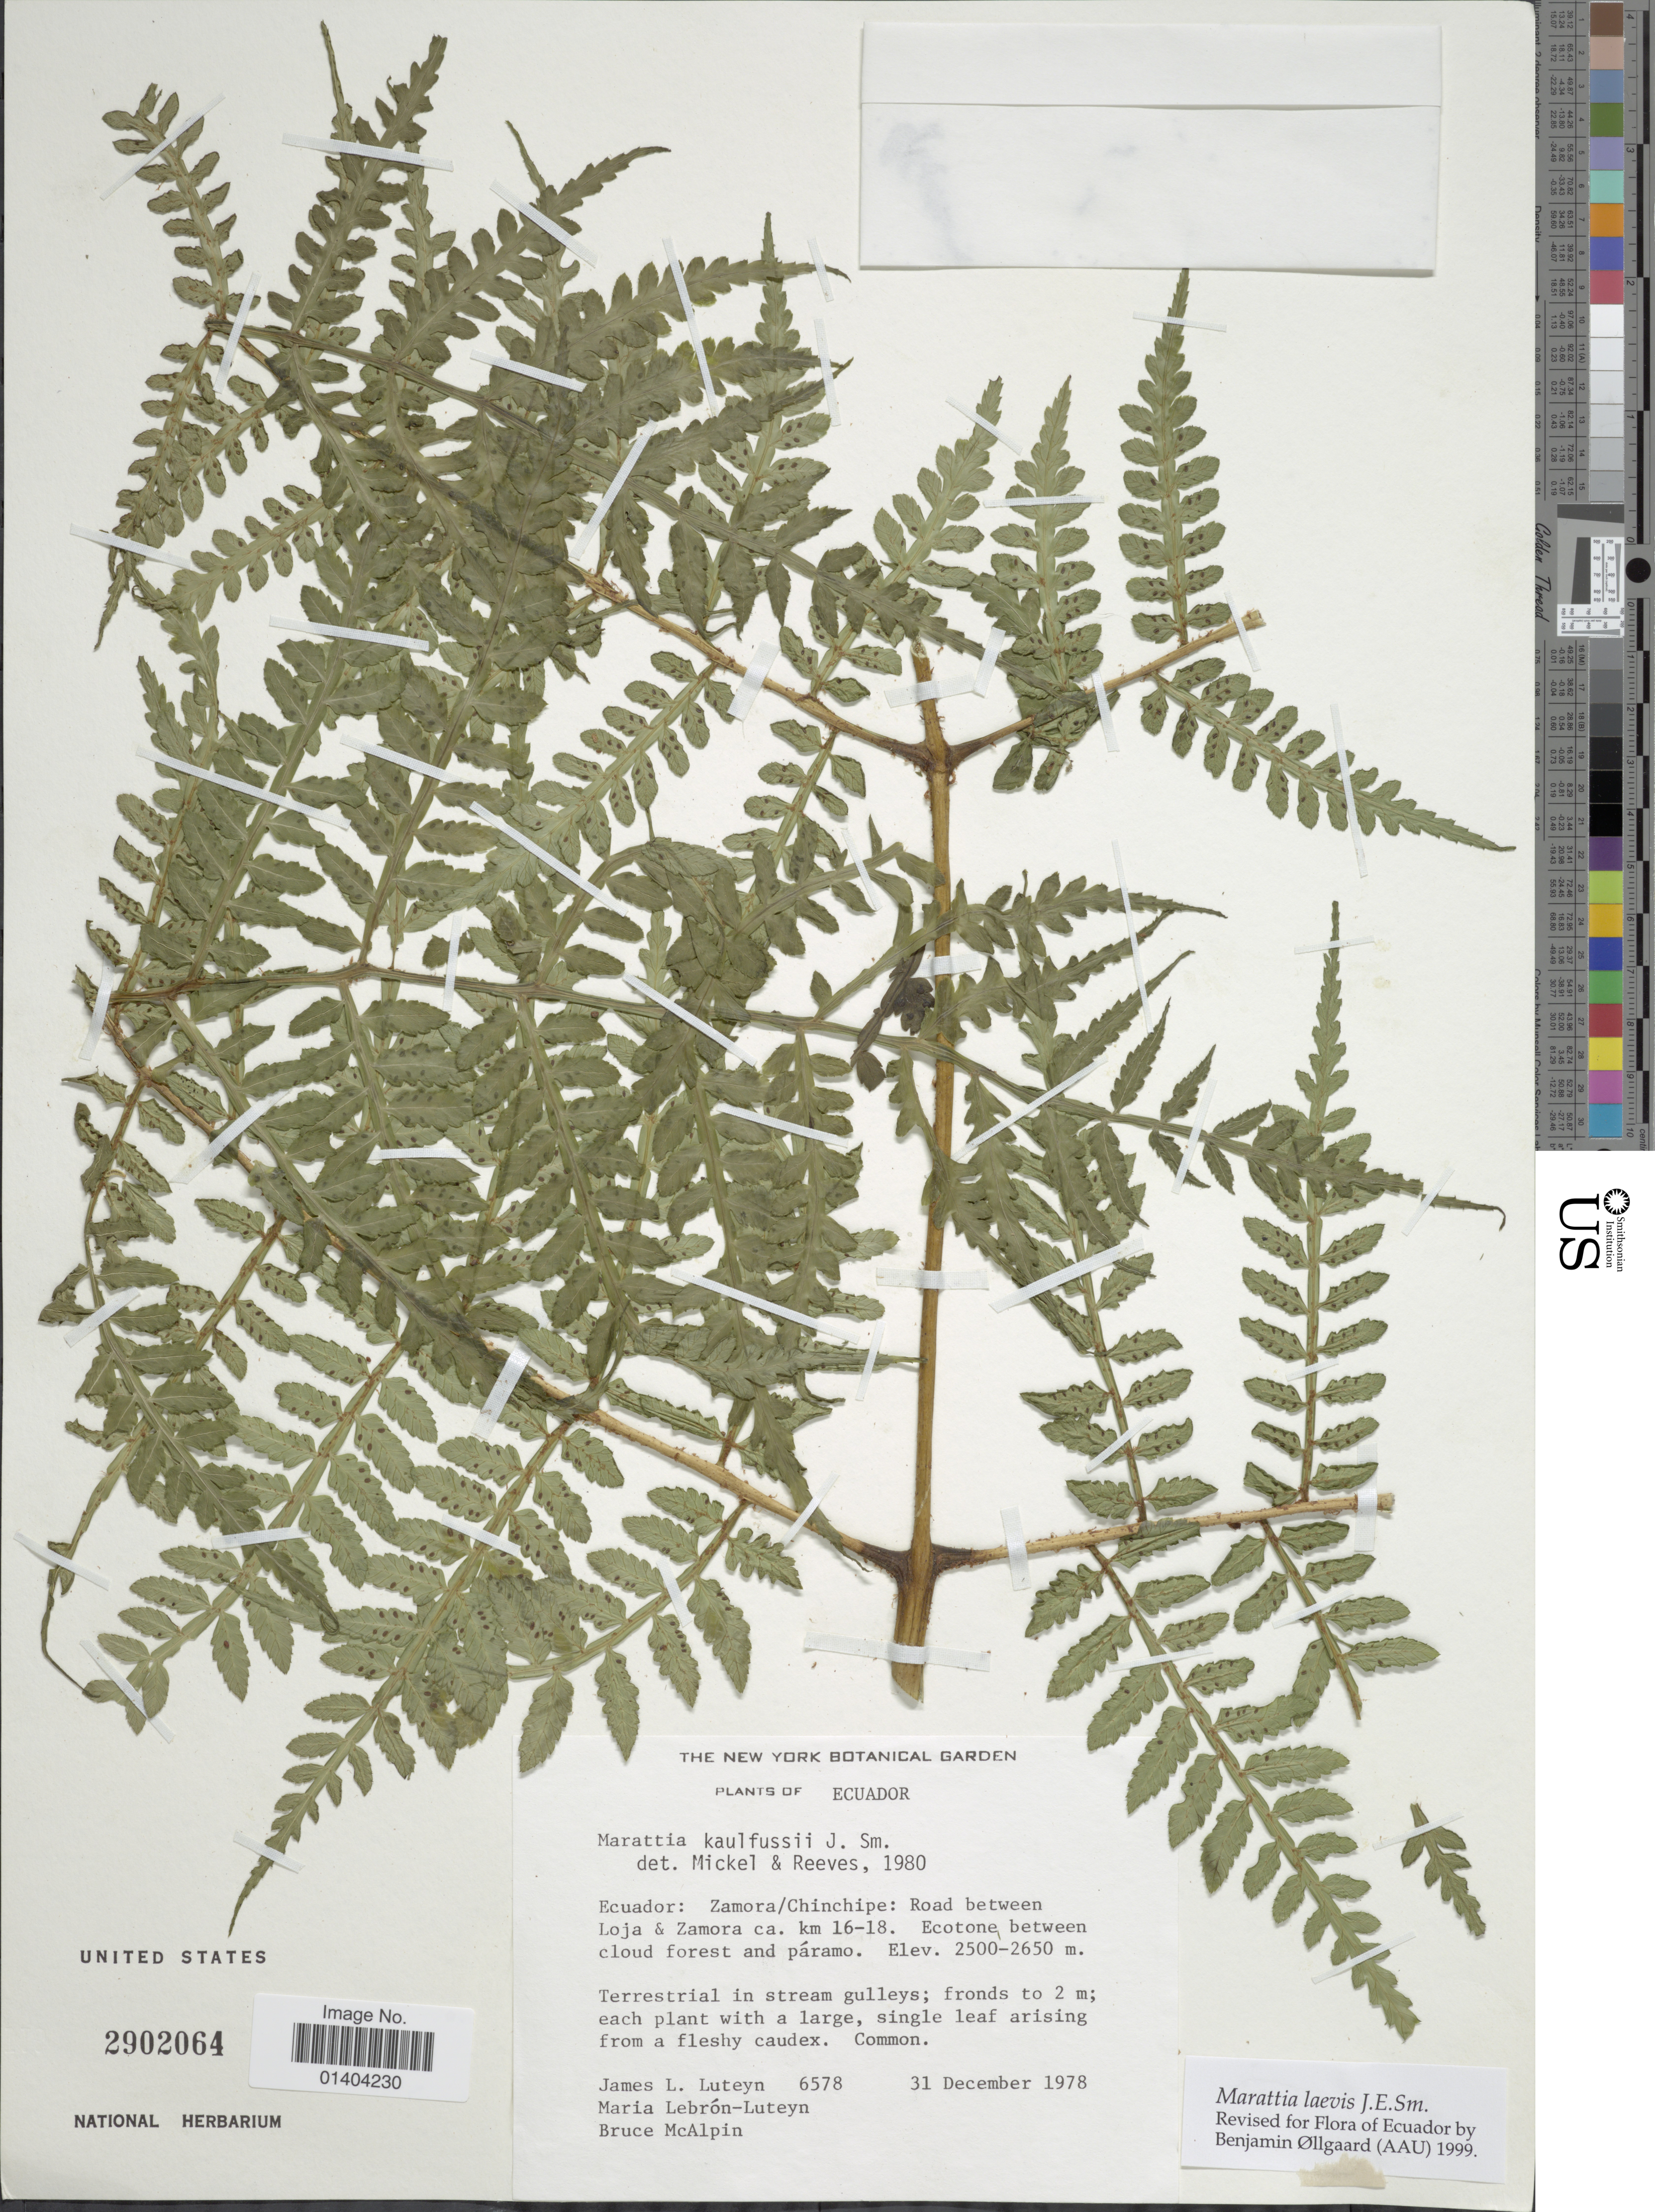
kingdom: Plantae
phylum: Tracheophyta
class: Polypodiopsida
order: Marattiales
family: Marattiaceae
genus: Marattia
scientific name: Marattia laevis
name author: Sm.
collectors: J. L. Luteyn, M. L. Lebrón-Luteyn & B. McAlpin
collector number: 6578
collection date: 1978-12-31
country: Ecuador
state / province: Zamora-Chinchipe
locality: Road between Loja & Zamora ca. km 16-18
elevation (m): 2500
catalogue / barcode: US 2902064